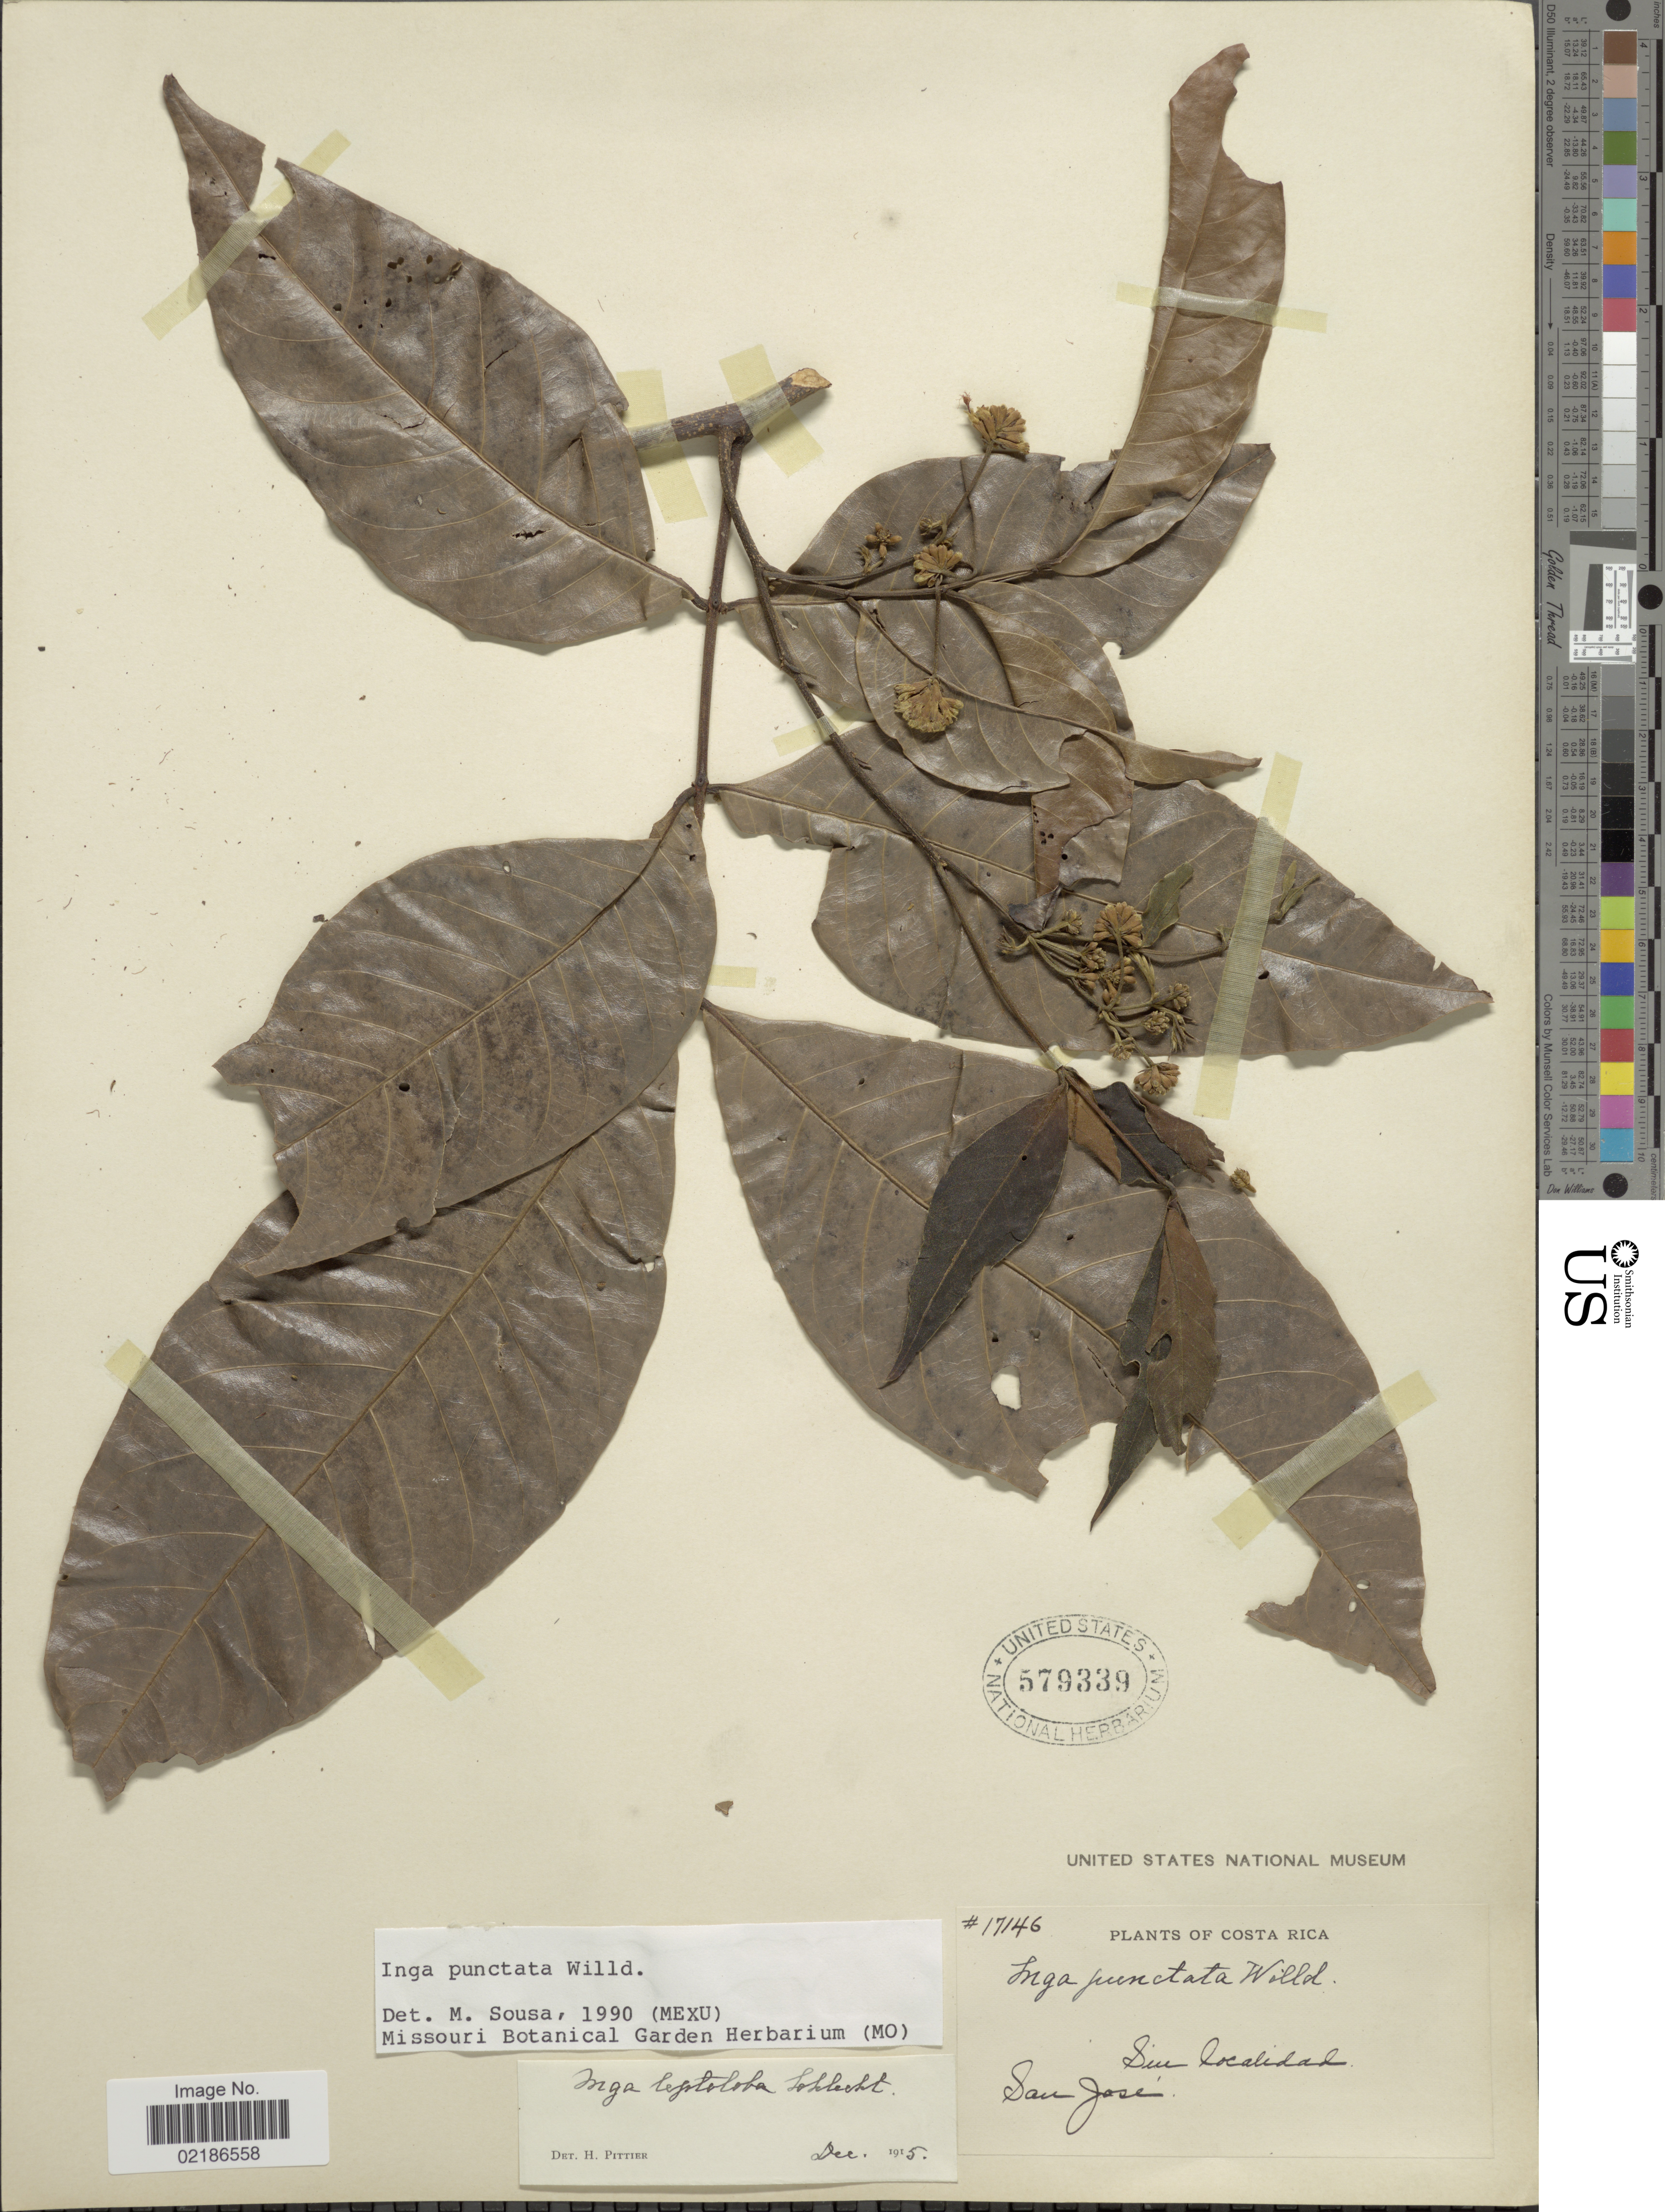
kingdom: Plantae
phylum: Tracheophyta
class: Magnoliopsida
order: Fabales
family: Fabaceae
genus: Inga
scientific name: Inga punctata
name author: Willd.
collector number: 17146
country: Costa Rica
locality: San Jose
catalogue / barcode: US 579339